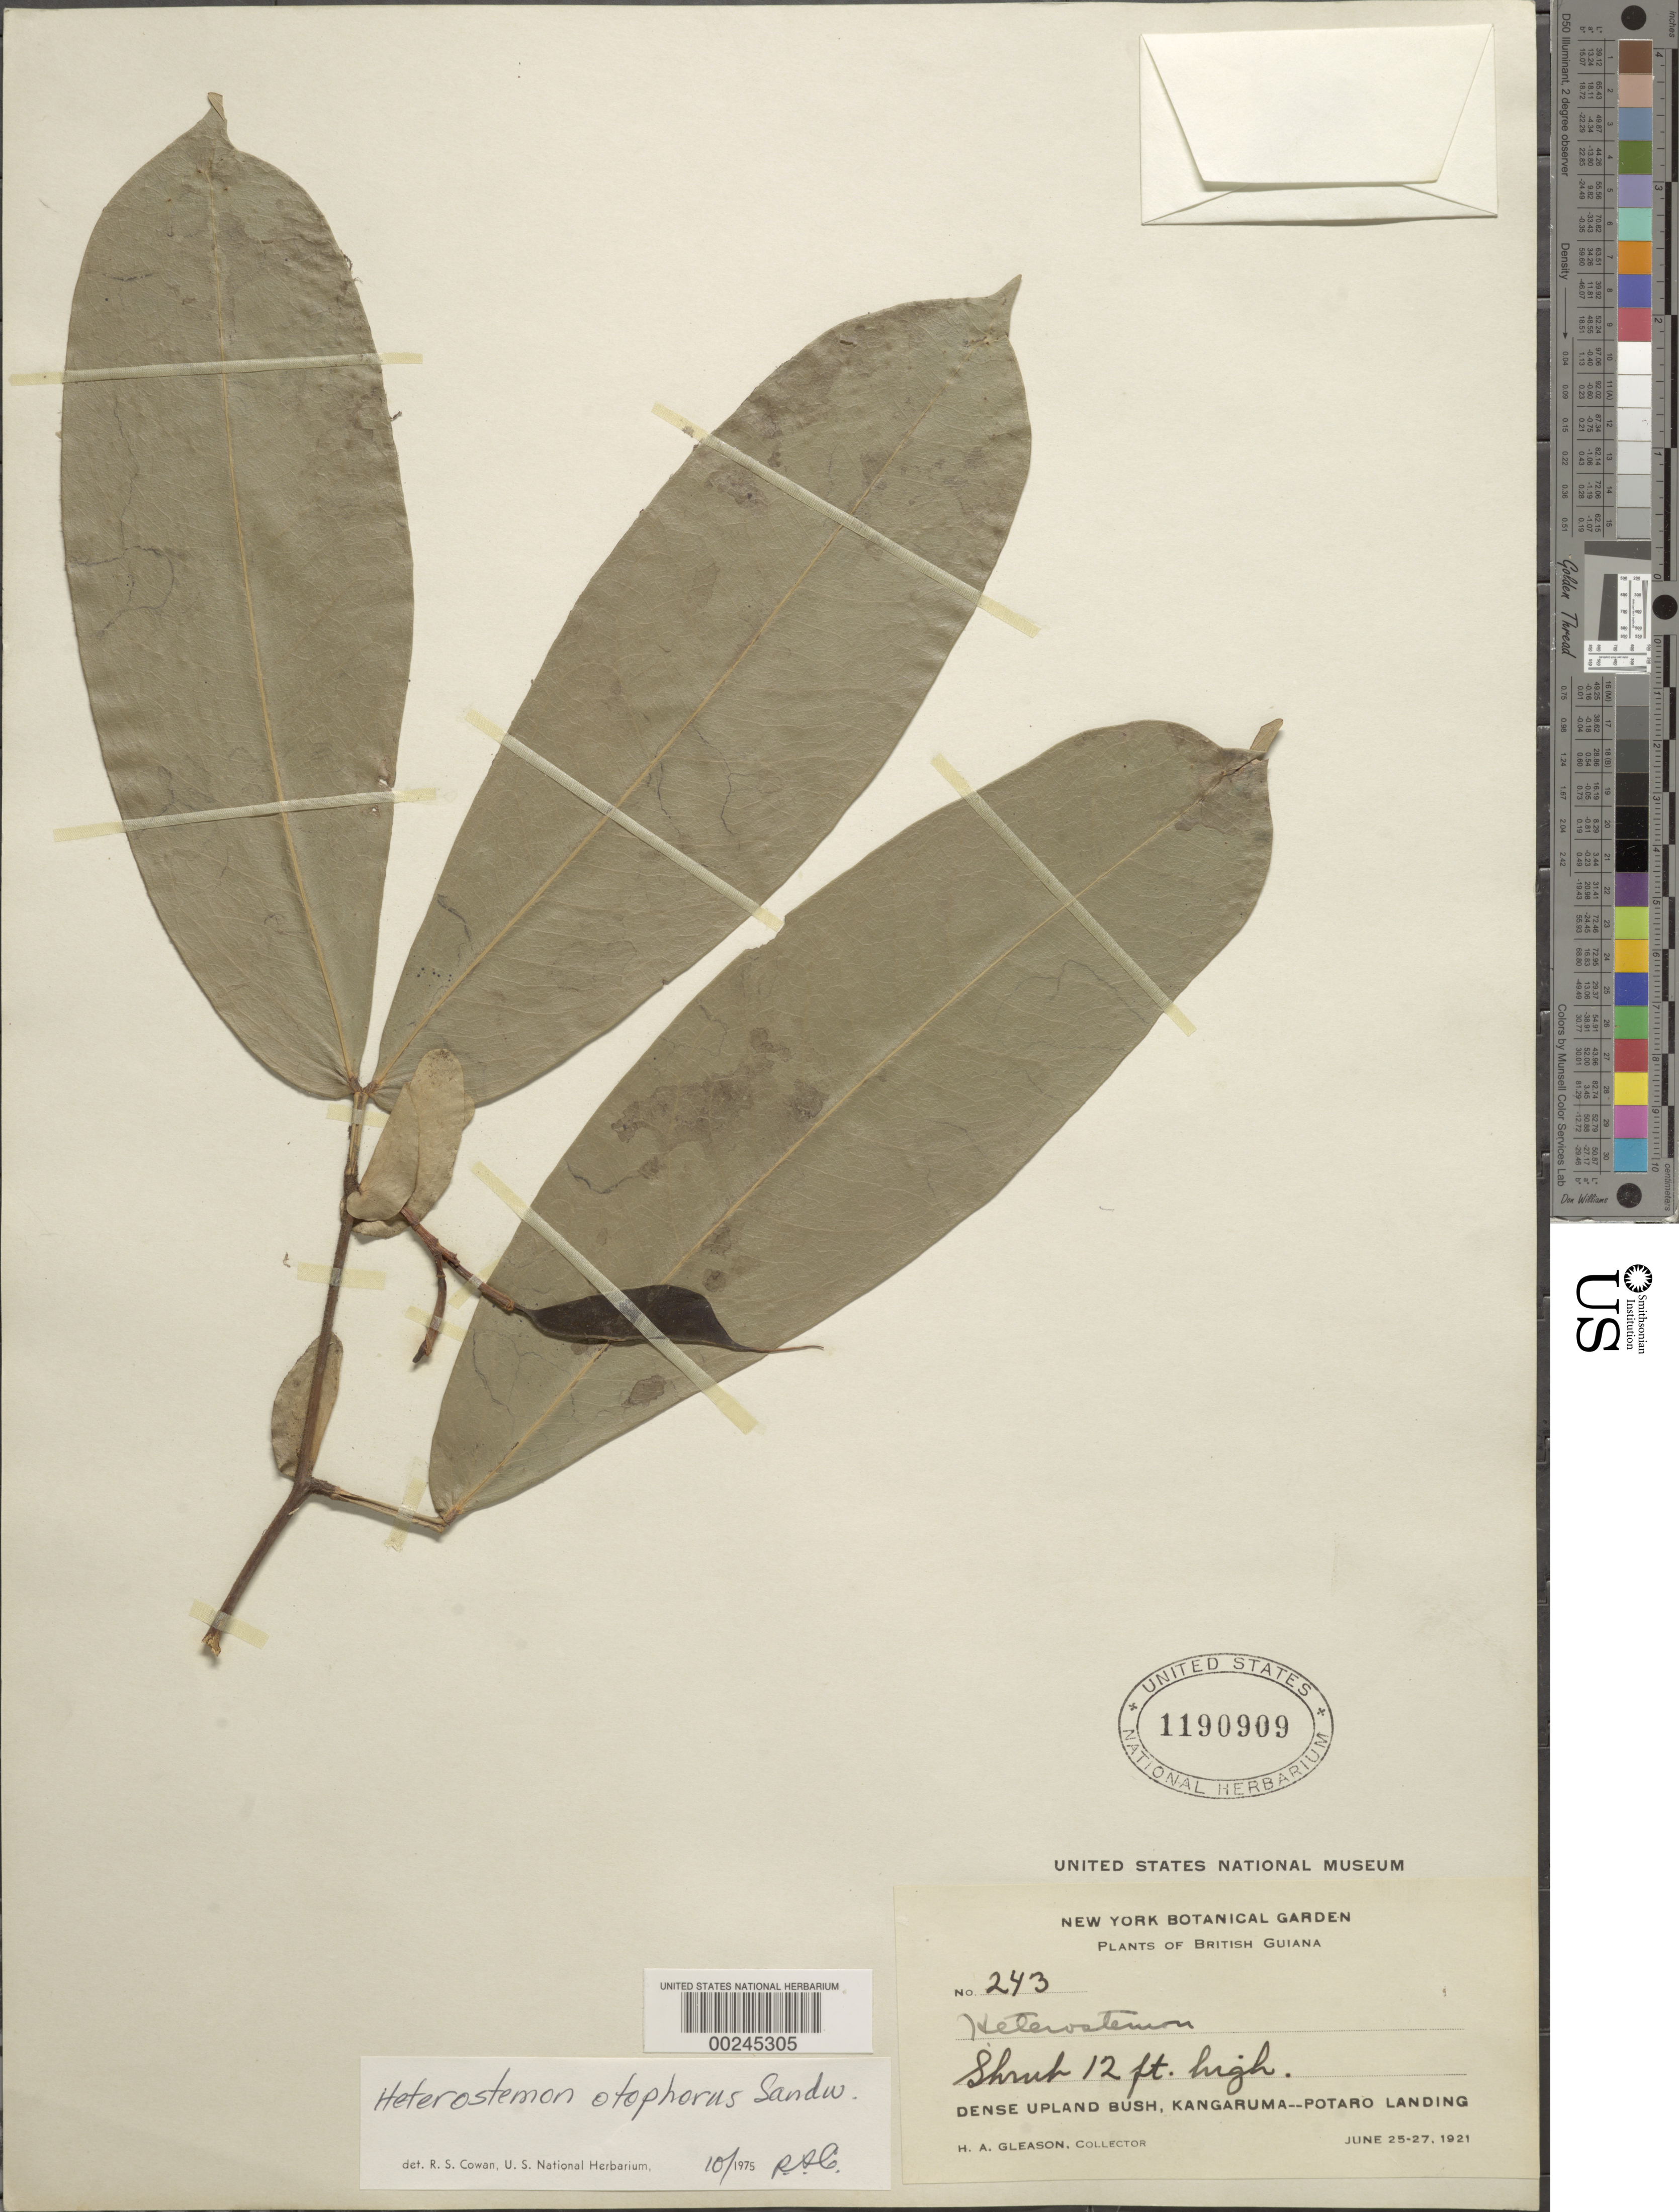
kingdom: Plantae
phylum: Tracheophyta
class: Magnoliopsida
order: Fabales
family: Fabaceae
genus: Heterostemon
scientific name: Heterostemon sp.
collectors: H. A. Gleason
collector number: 243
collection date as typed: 25 Jun 1921 to 27 Jun 1921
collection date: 1921-06-25/1921-06-27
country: Guyana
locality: Kangaruma -- potaro landing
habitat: Dense upland bush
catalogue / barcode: US 1190909